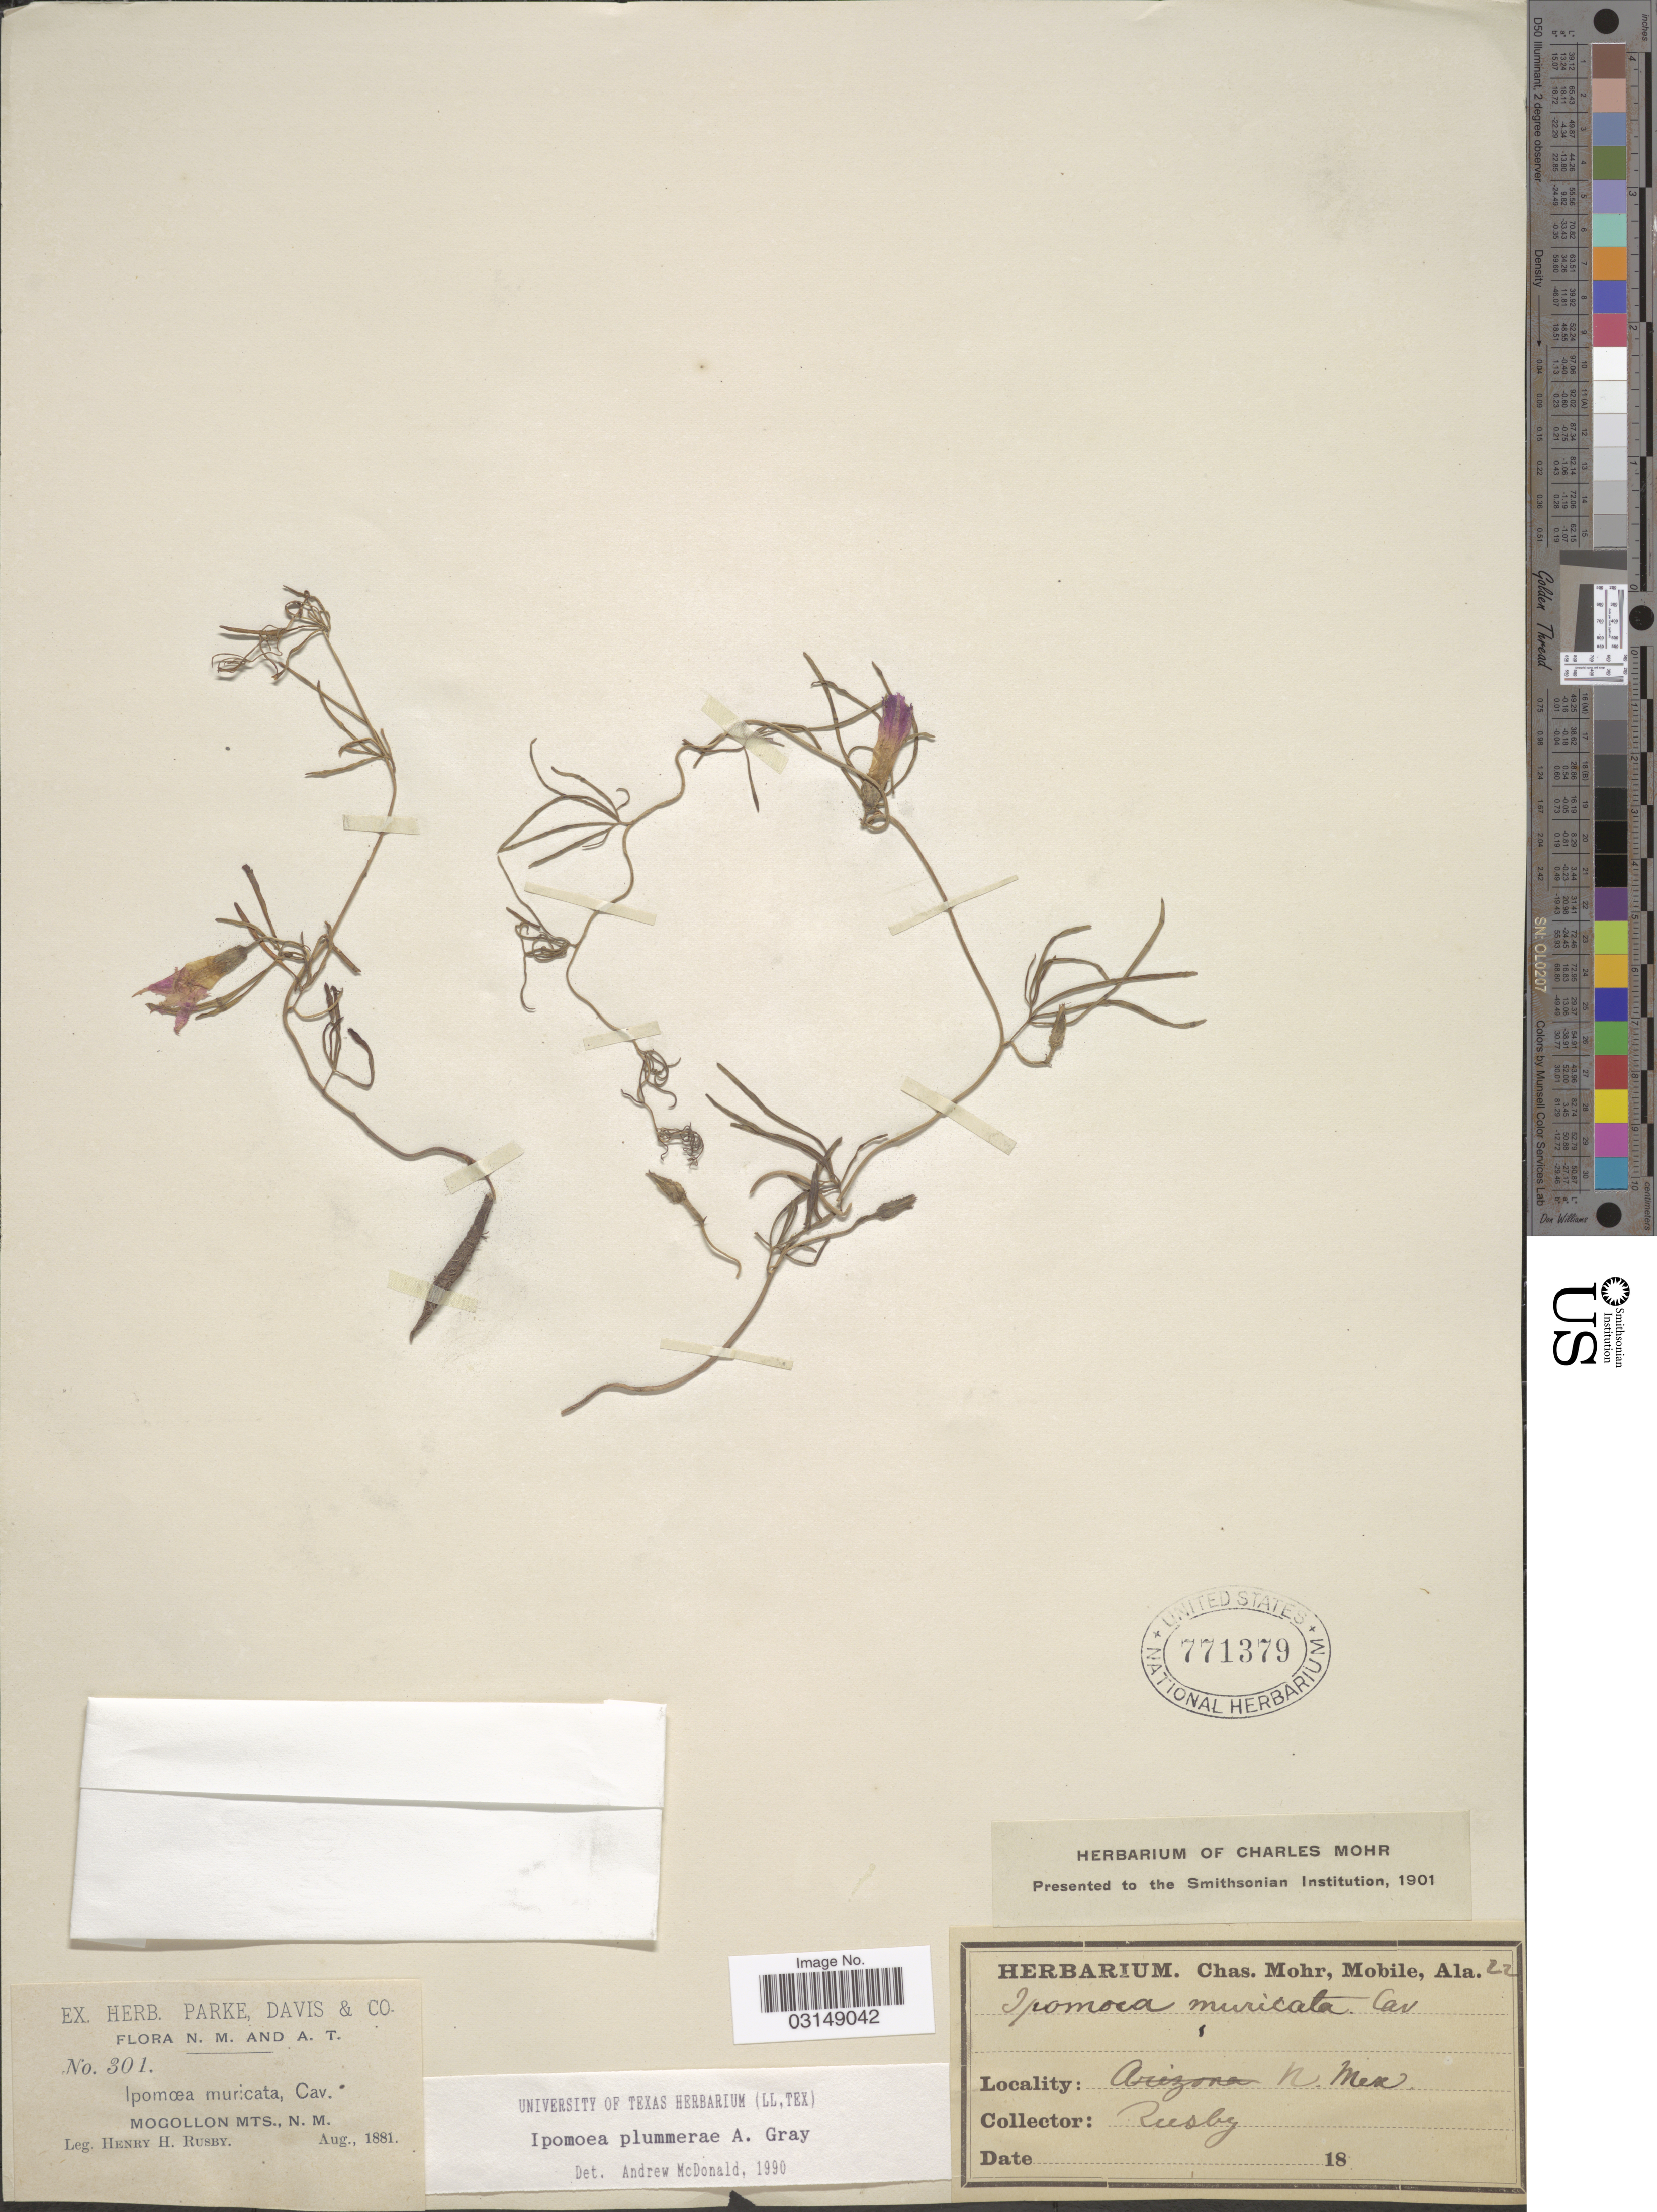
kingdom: Plantae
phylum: Tracheophyta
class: Magnoliopsida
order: Solanales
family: Convolvulaceae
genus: Ipomoea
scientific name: Ipomoea plummerae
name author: A. Gray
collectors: H. H. Rusby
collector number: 301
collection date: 1881-08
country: United States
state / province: New Mexico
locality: Mogollon Mts.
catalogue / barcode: US 771379